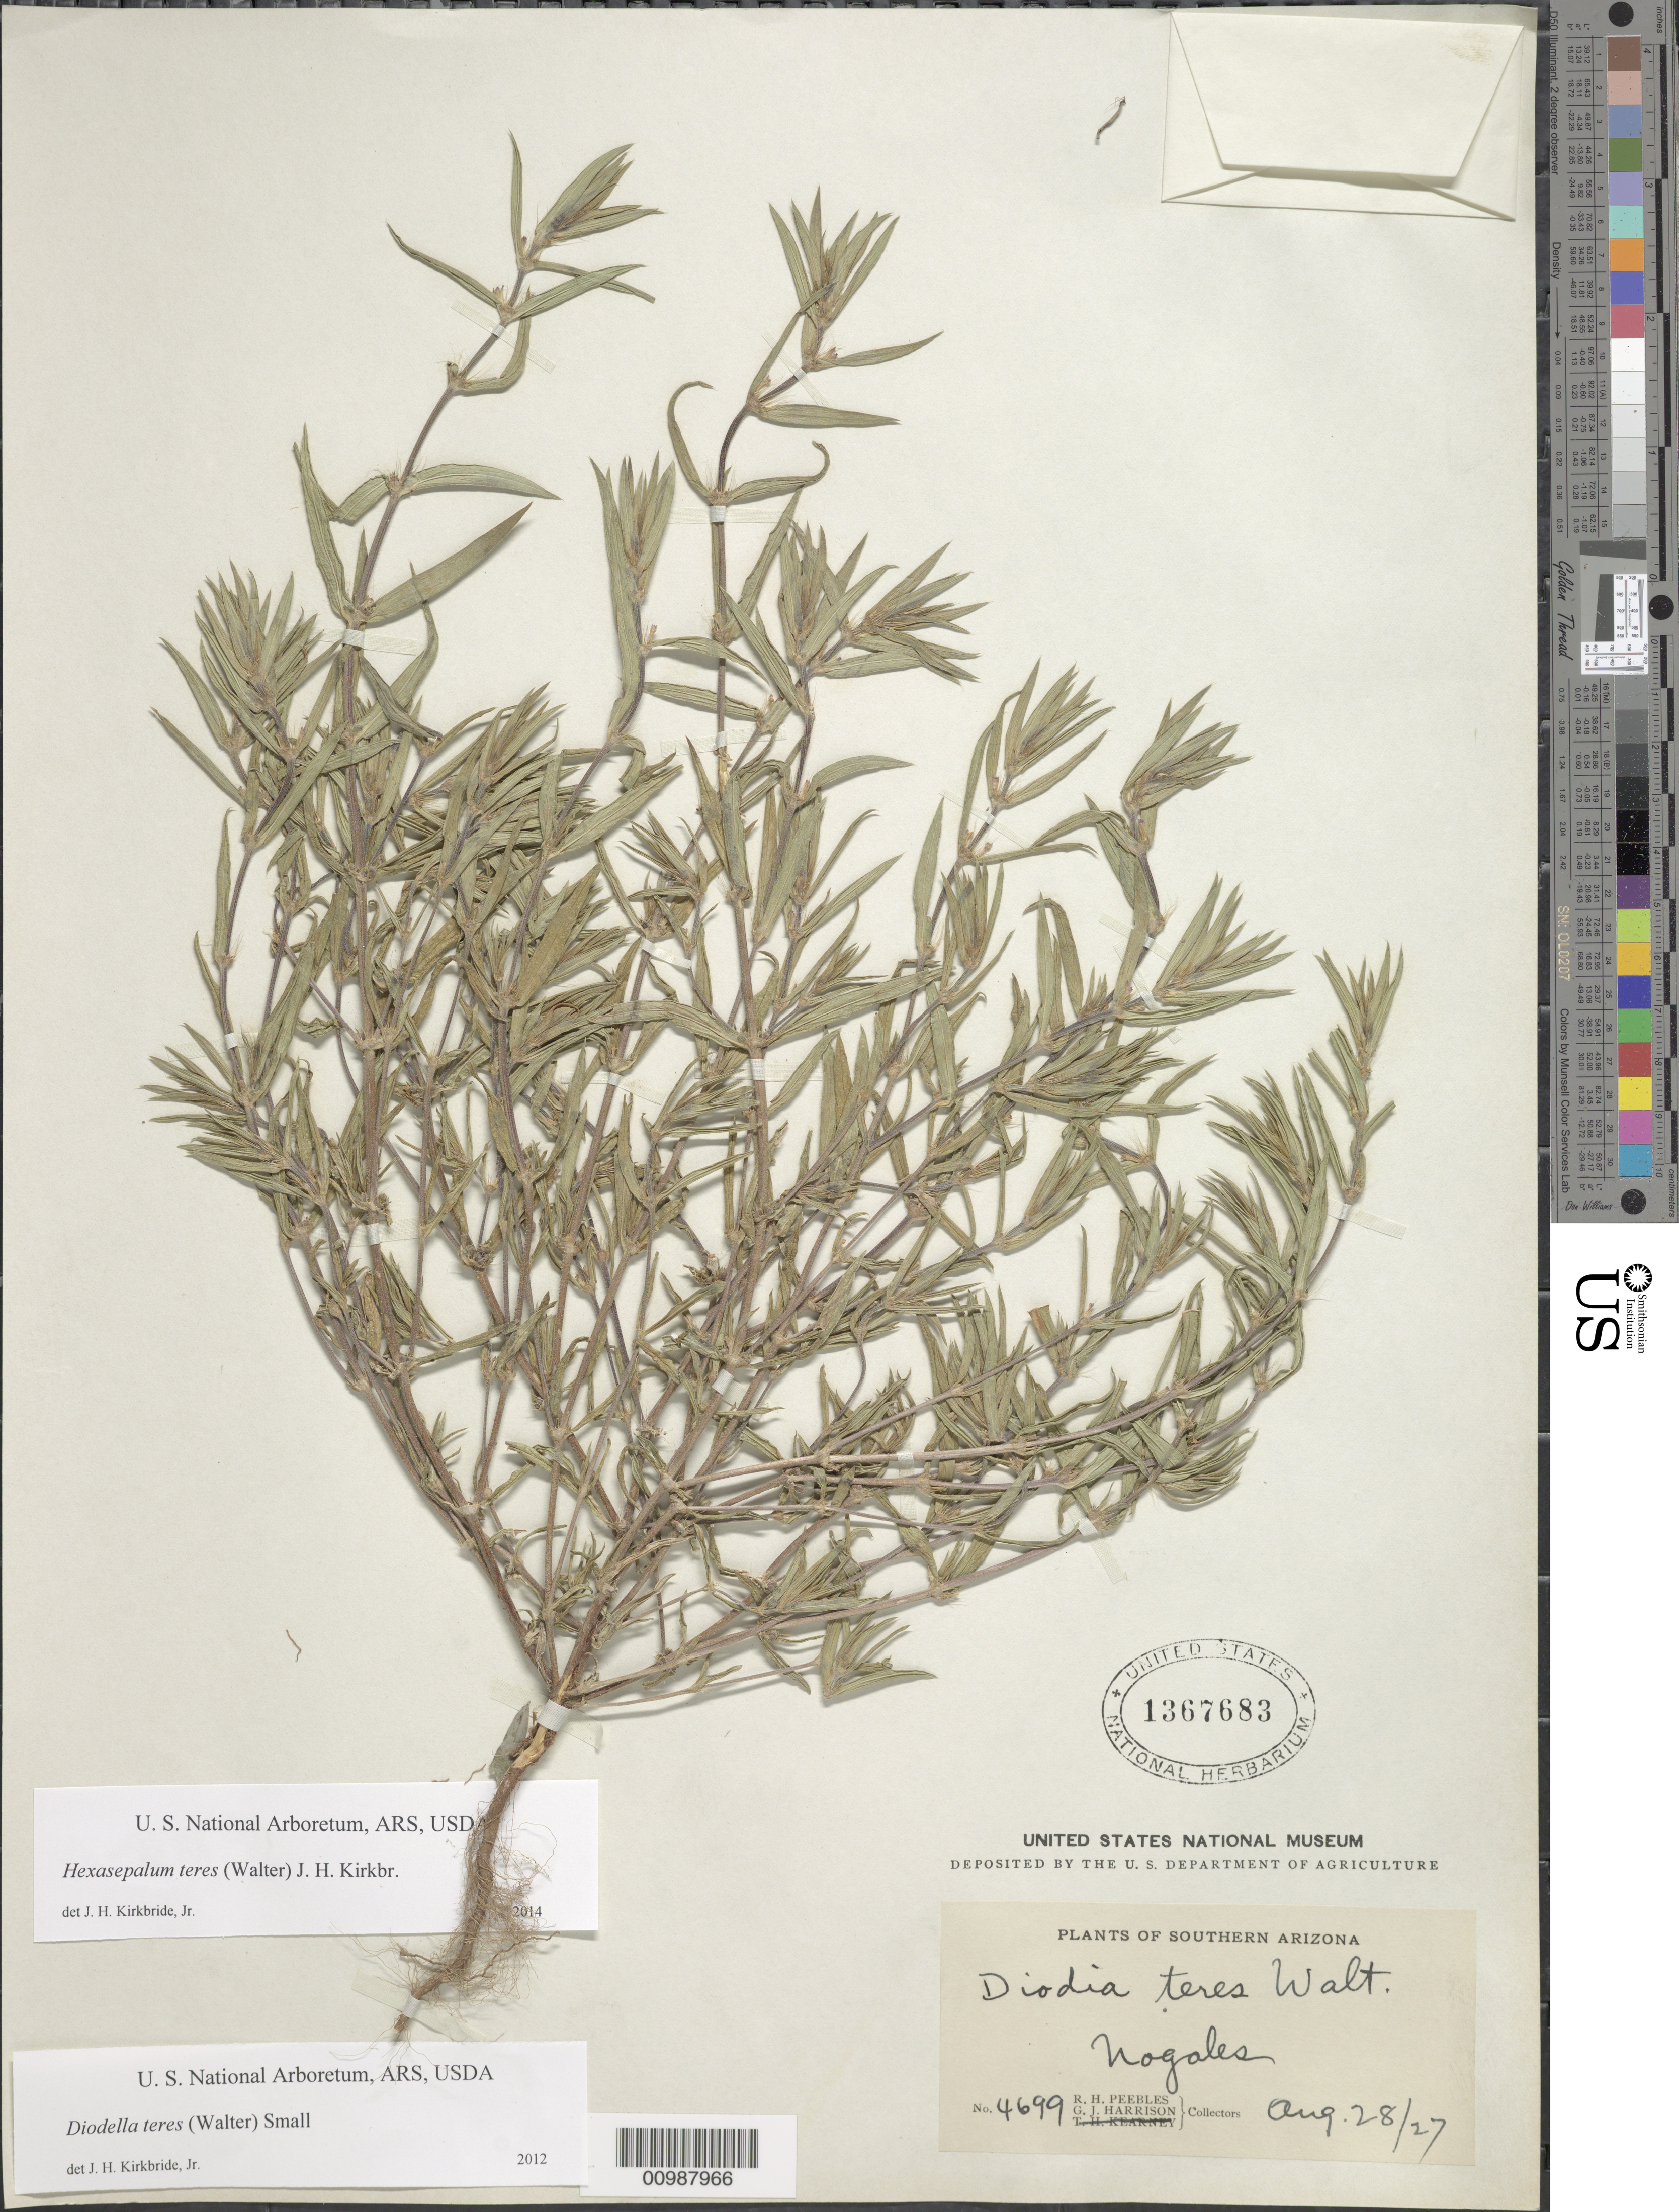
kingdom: Plantae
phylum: Tracheophyta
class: Magnoliopsida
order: Gentianales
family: Rubiaceae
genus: Diodia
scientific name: Diodia teres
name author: Walter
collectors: R. H. Peebles & G. J. Harrison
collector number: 4699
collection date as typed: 28 Aug 1827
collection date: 1827-08-28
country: United States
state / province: Arizona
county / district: Santa Cruz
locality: Nogales.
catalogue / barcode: US 1367683